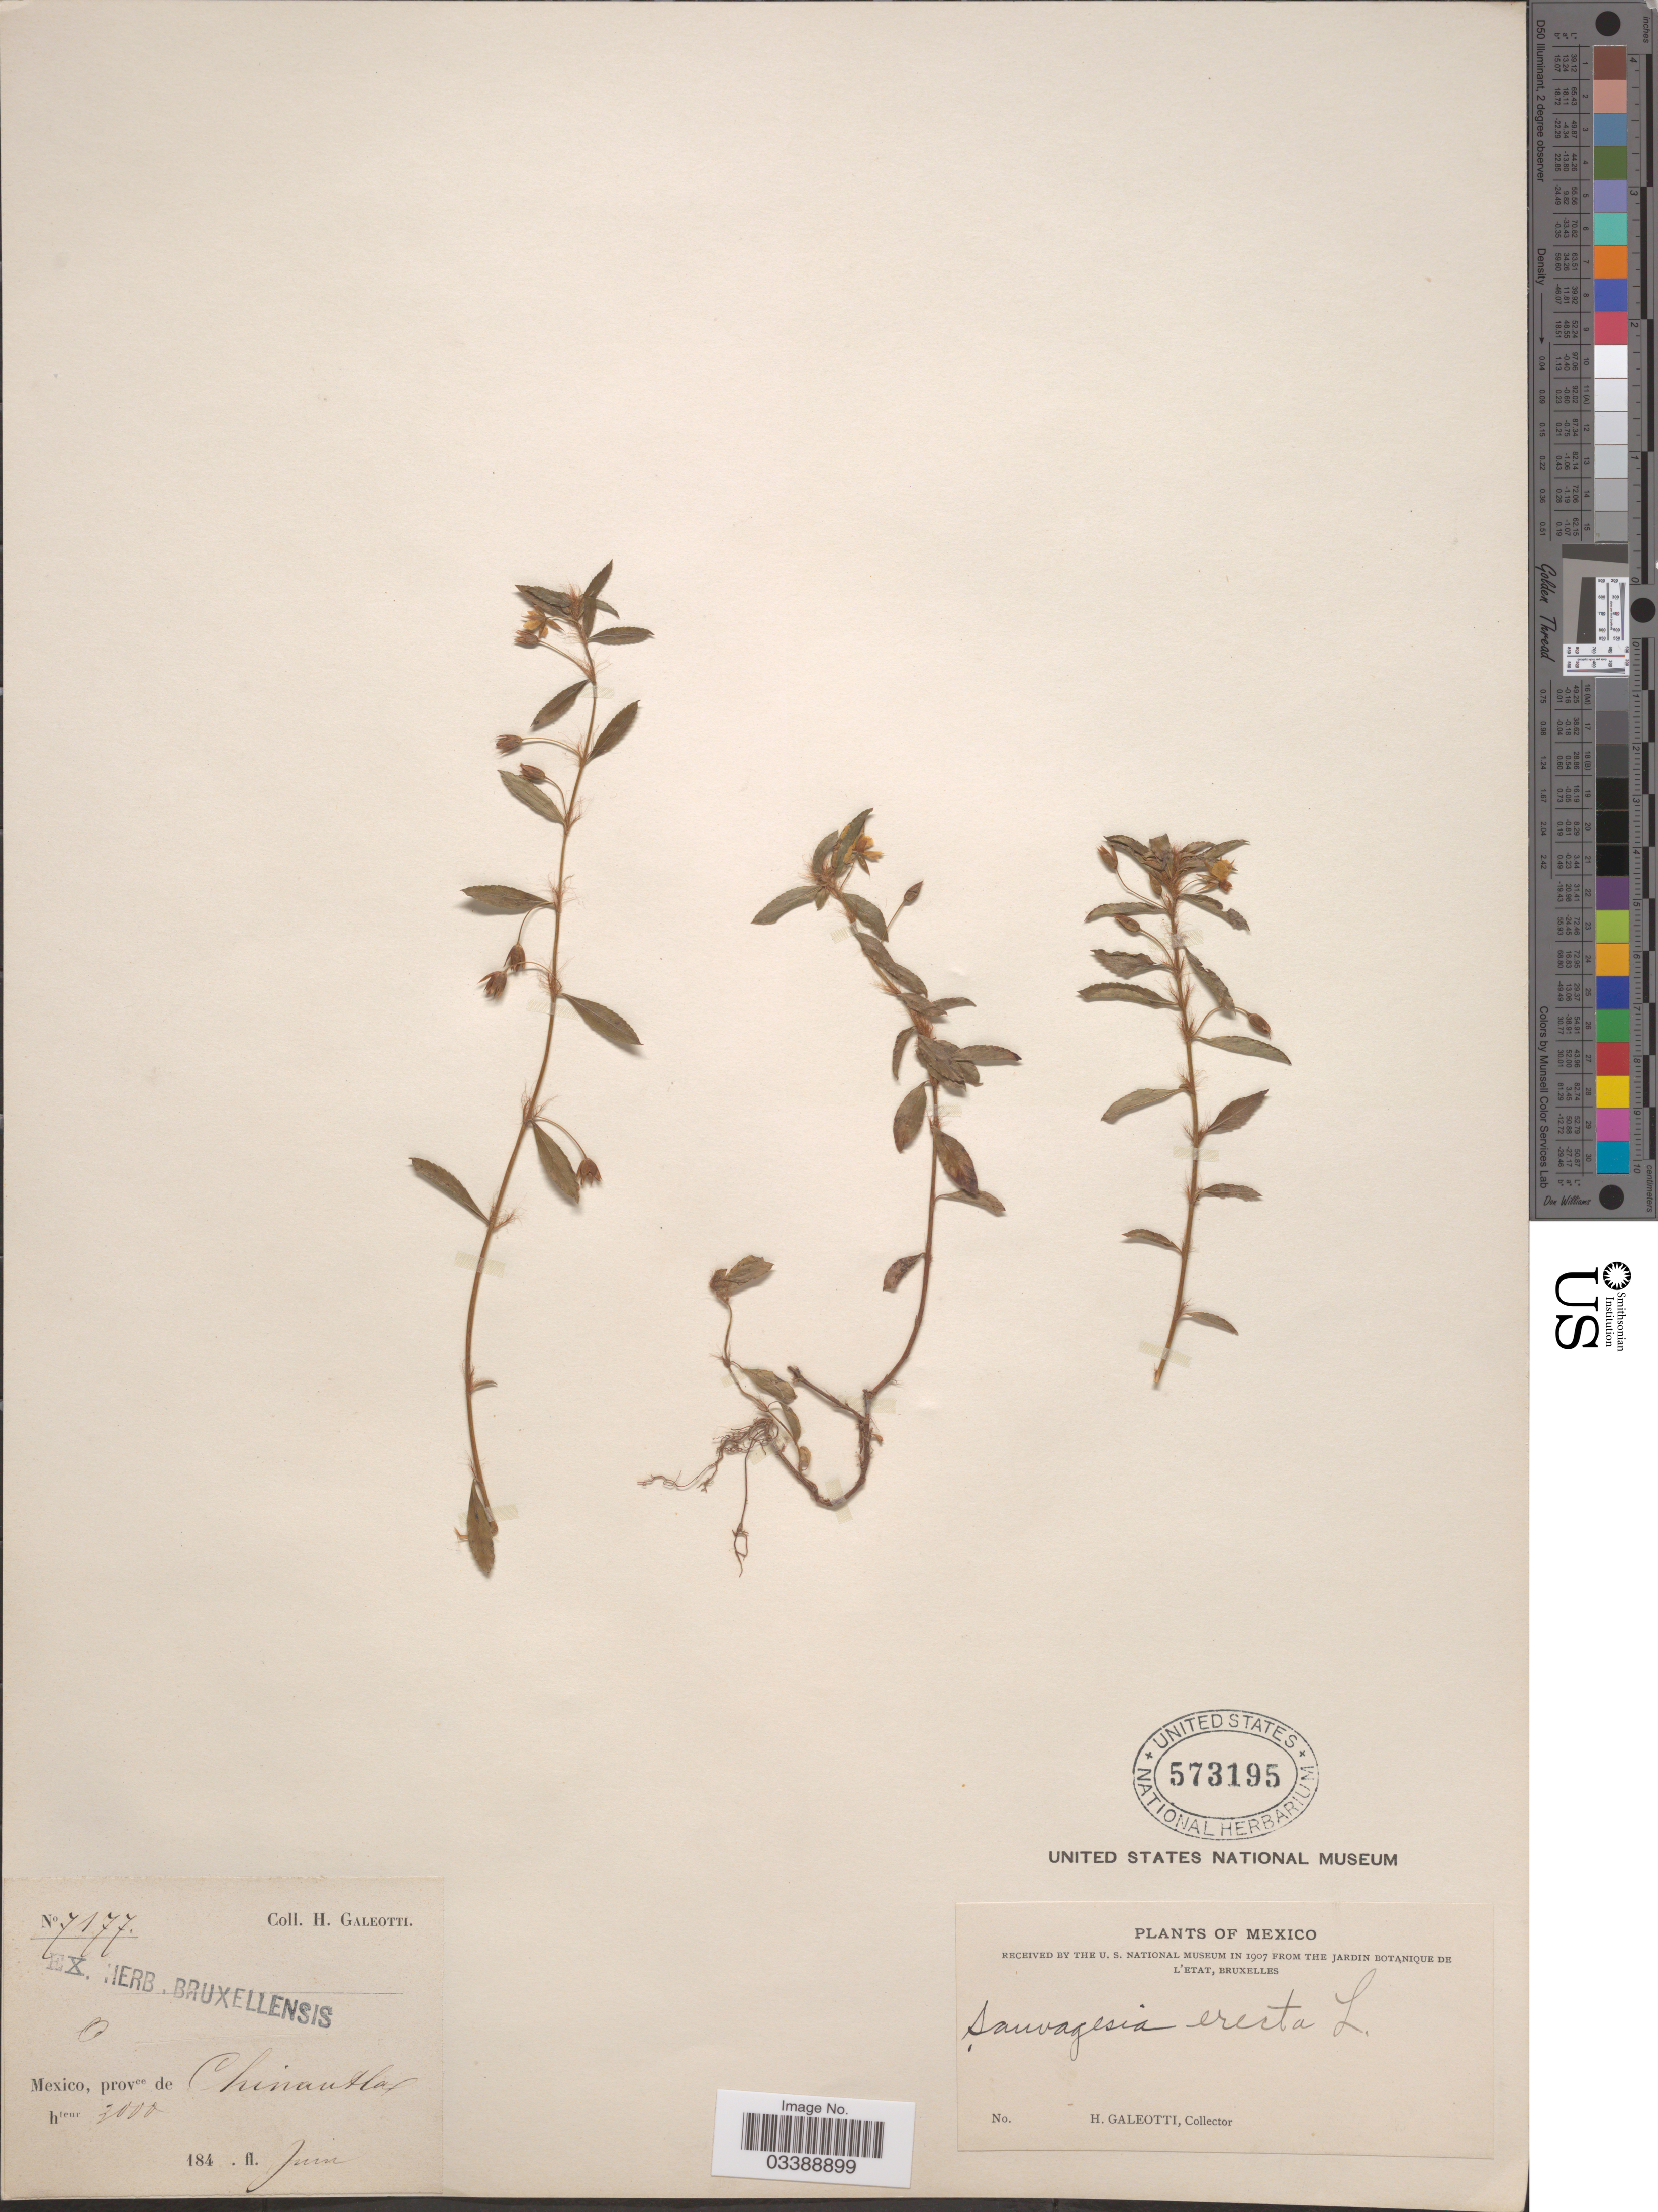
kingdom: Plantae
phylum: Tracheophyta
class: Magnoliopsida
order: Malpighiales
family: Ochnaceae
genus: Sauvagesia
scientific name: Sauvagesia erecta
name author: L.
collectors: H. G. Galeotti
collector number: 7177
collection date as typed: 184 Juin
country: Mexico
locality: Provce de Chinautla.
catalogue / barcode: US 573195